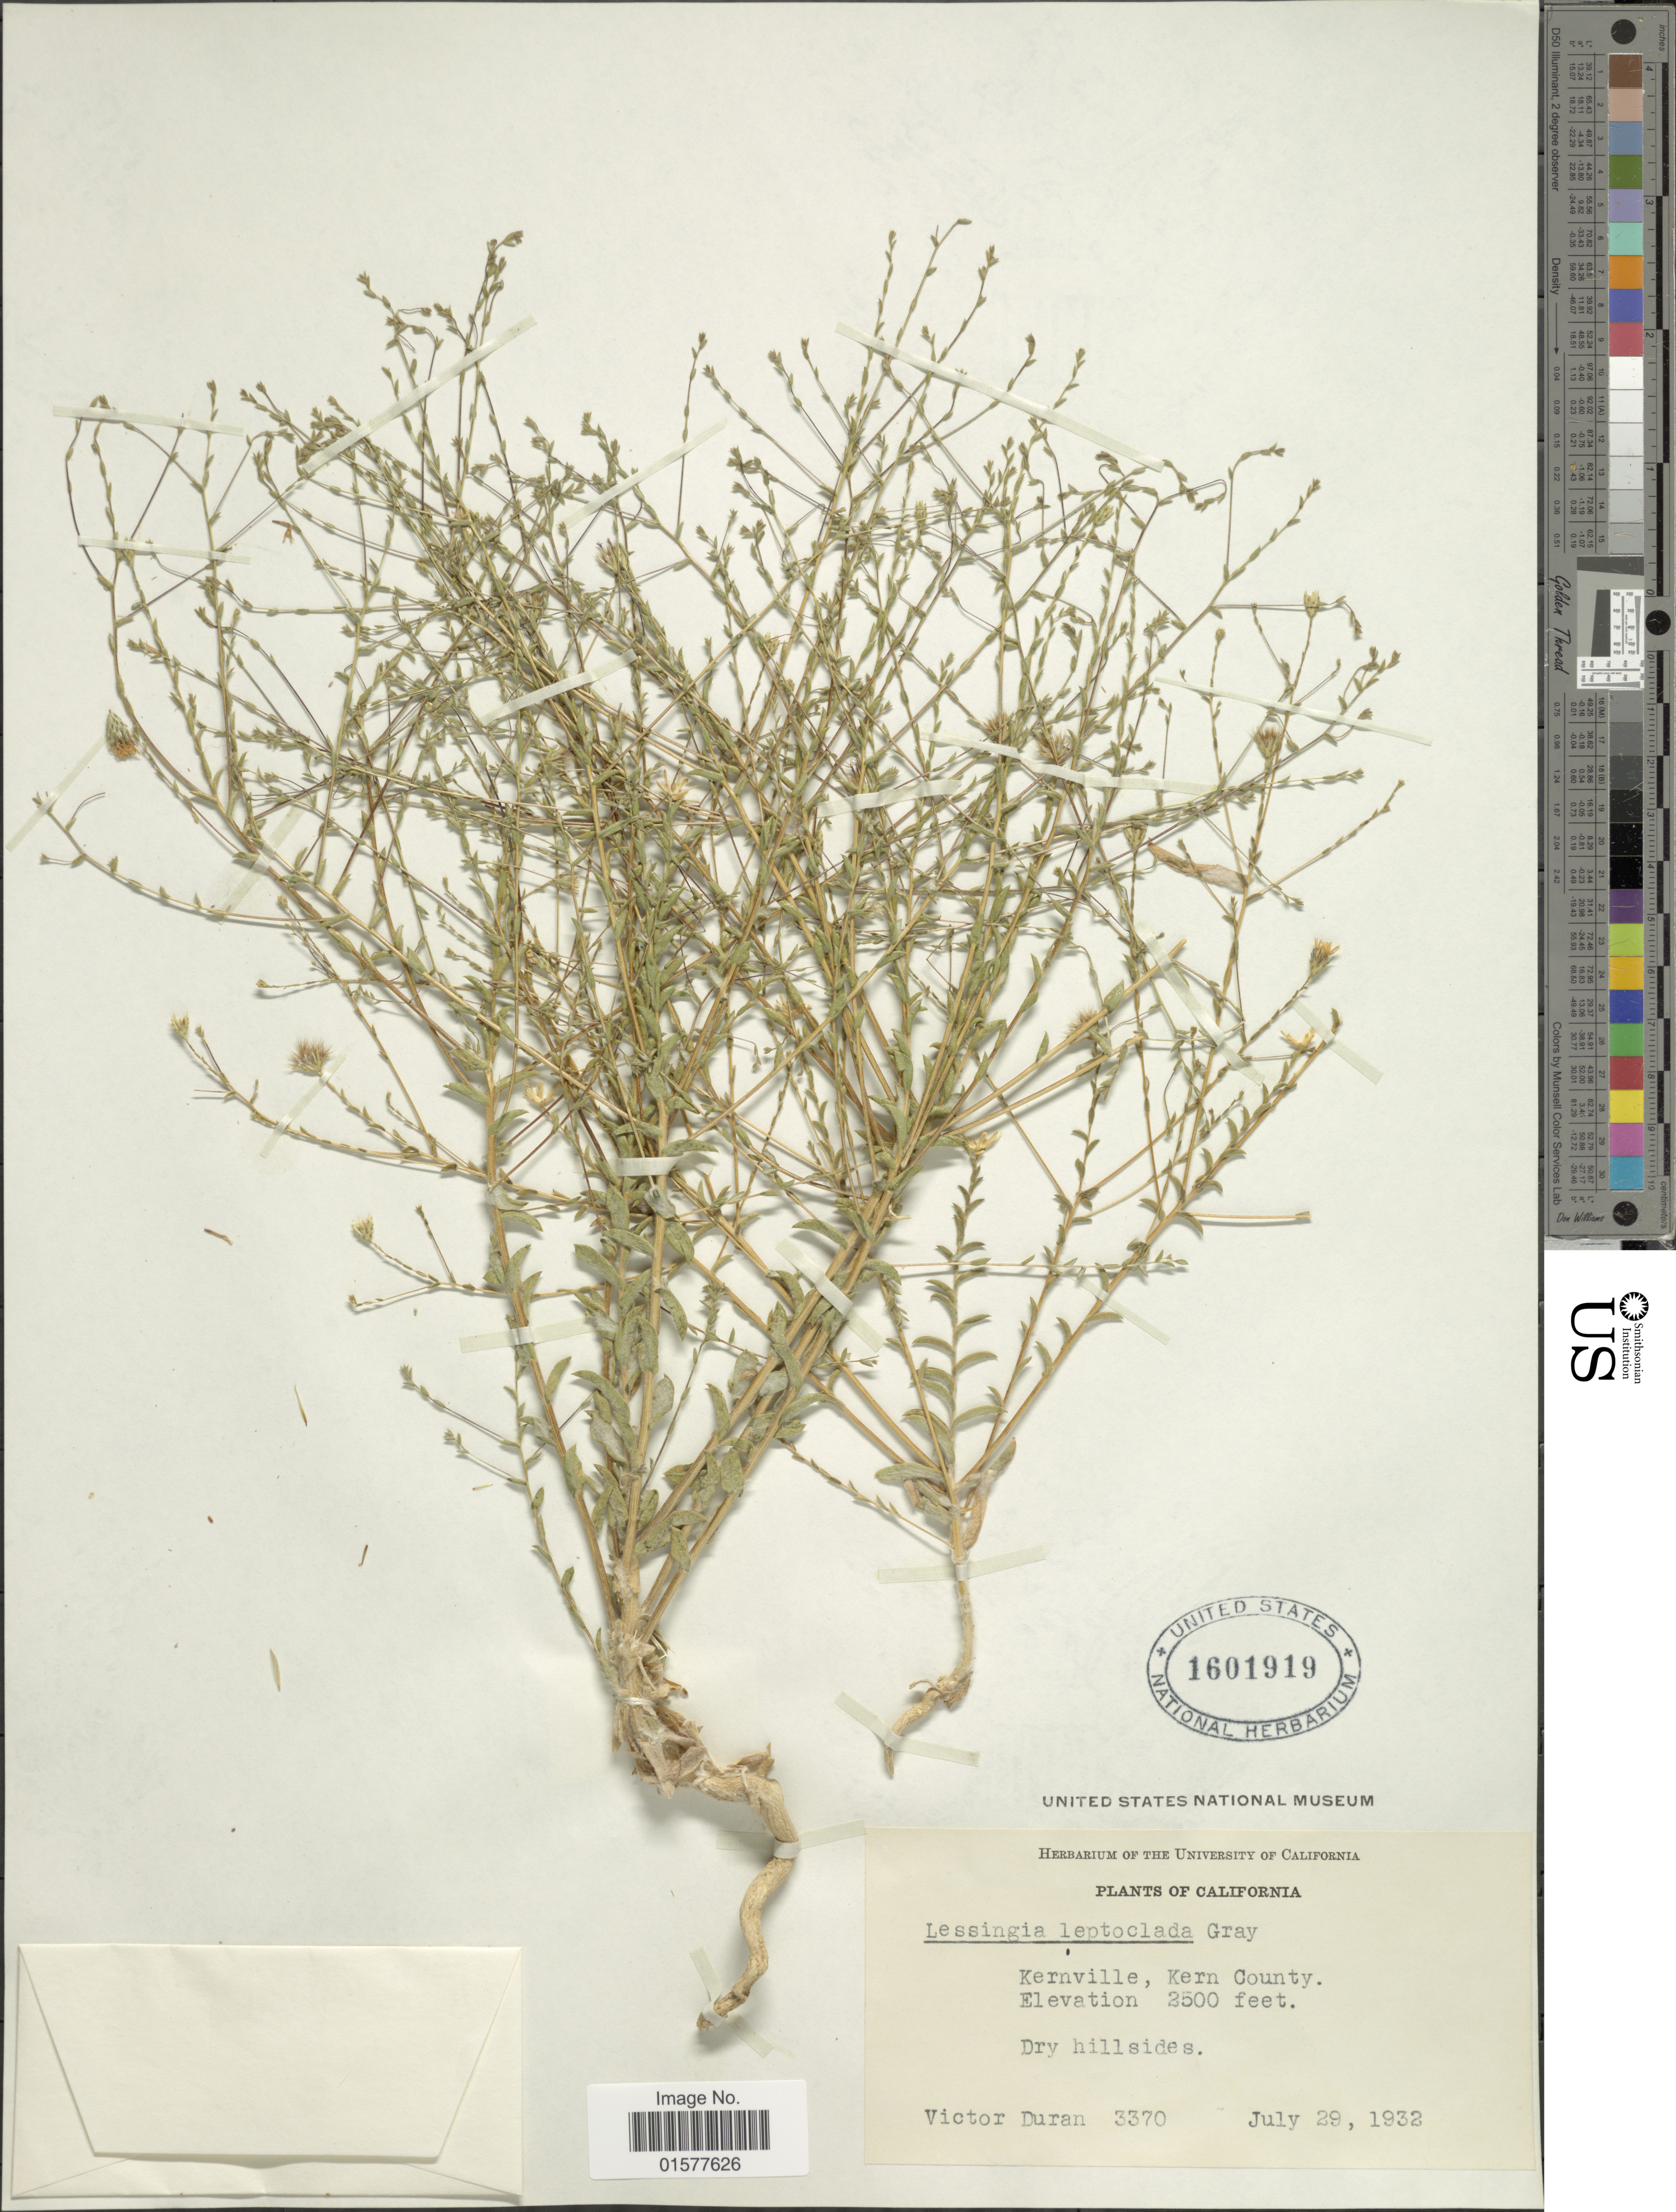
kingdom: Plantae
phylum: Tracheophyta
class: Magnoliopsida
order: Asterales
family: Asteraceae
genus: Lessingia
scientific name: Lessingia leptoclada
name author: A. Gray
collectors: V. Duran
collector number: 3370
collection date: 1932-07-29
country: United States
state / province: California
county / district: Kern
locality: Kernville, Kern County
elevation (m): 762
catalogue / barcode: US 1601919